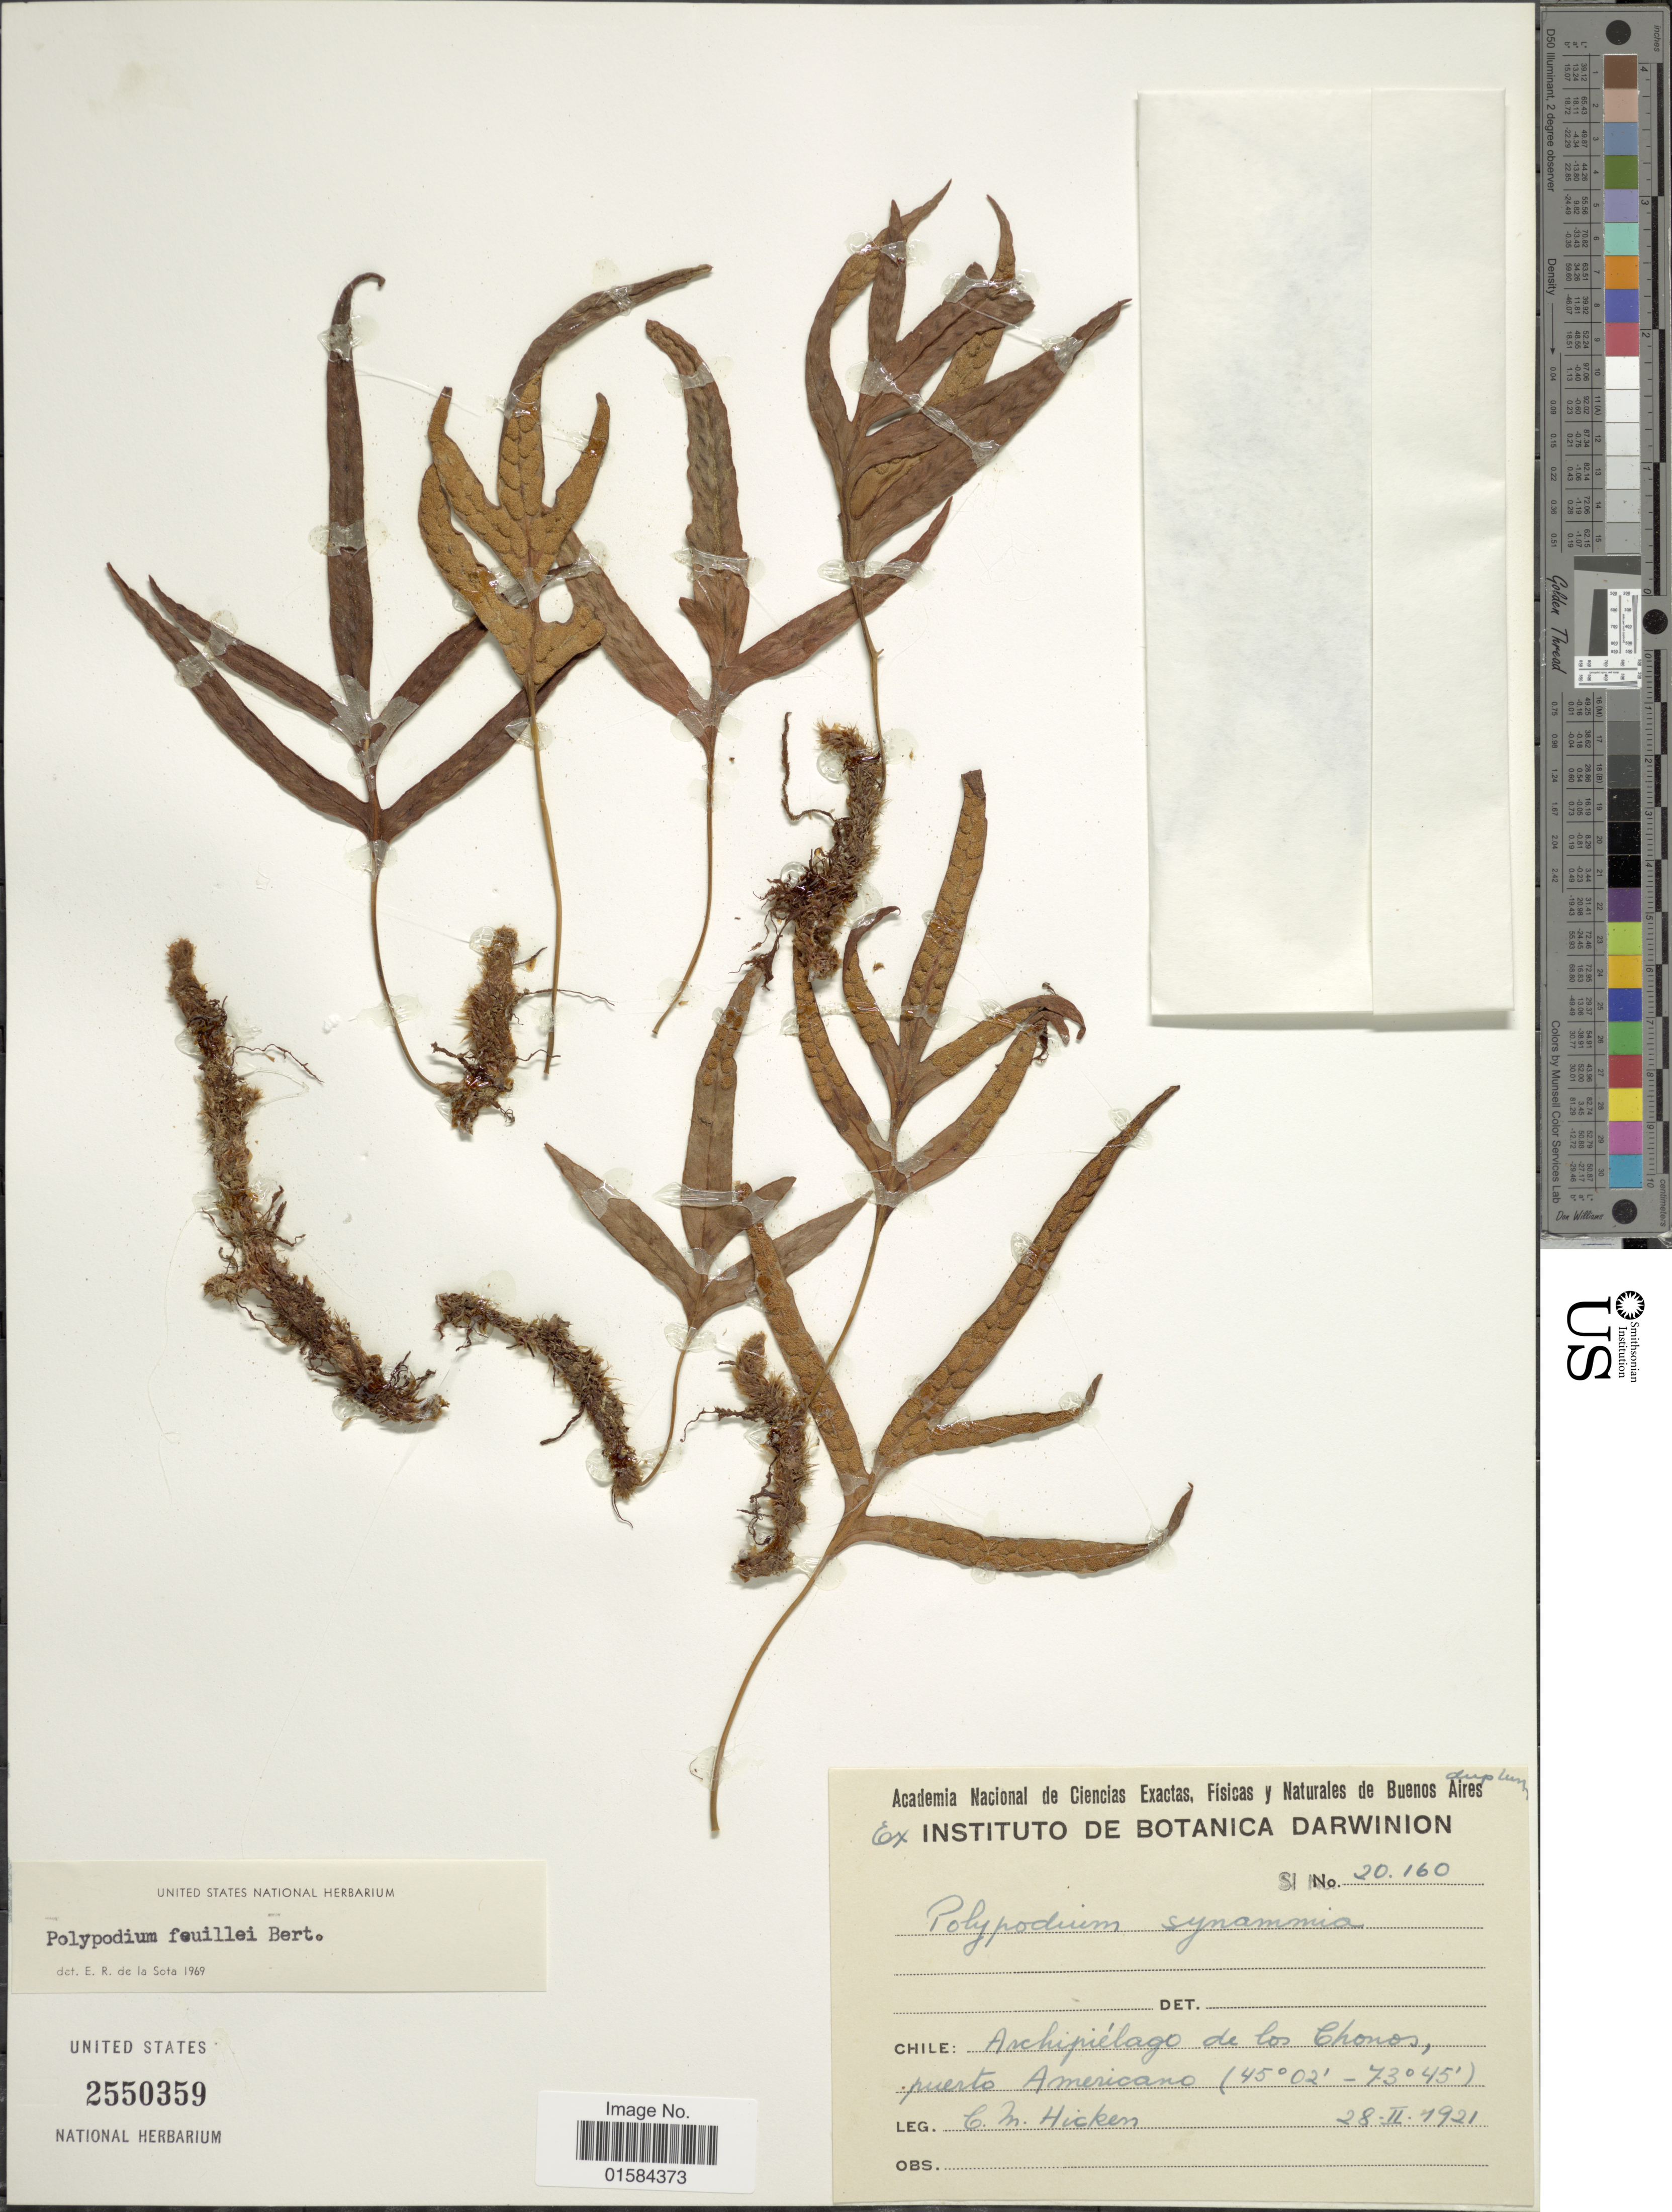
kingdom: Plantae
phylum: Tracheophyta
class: Polypodiopsida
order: Polypodiales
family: Polypodiaceae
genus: Synammia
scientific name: Synammia feuillei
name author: (Bertero) Copel.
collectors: C. M. Hicken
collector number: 20160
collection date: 1921-02-28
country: Chile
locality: Archipelago de los Chonos, puerto Americano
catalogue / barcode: US 2550359